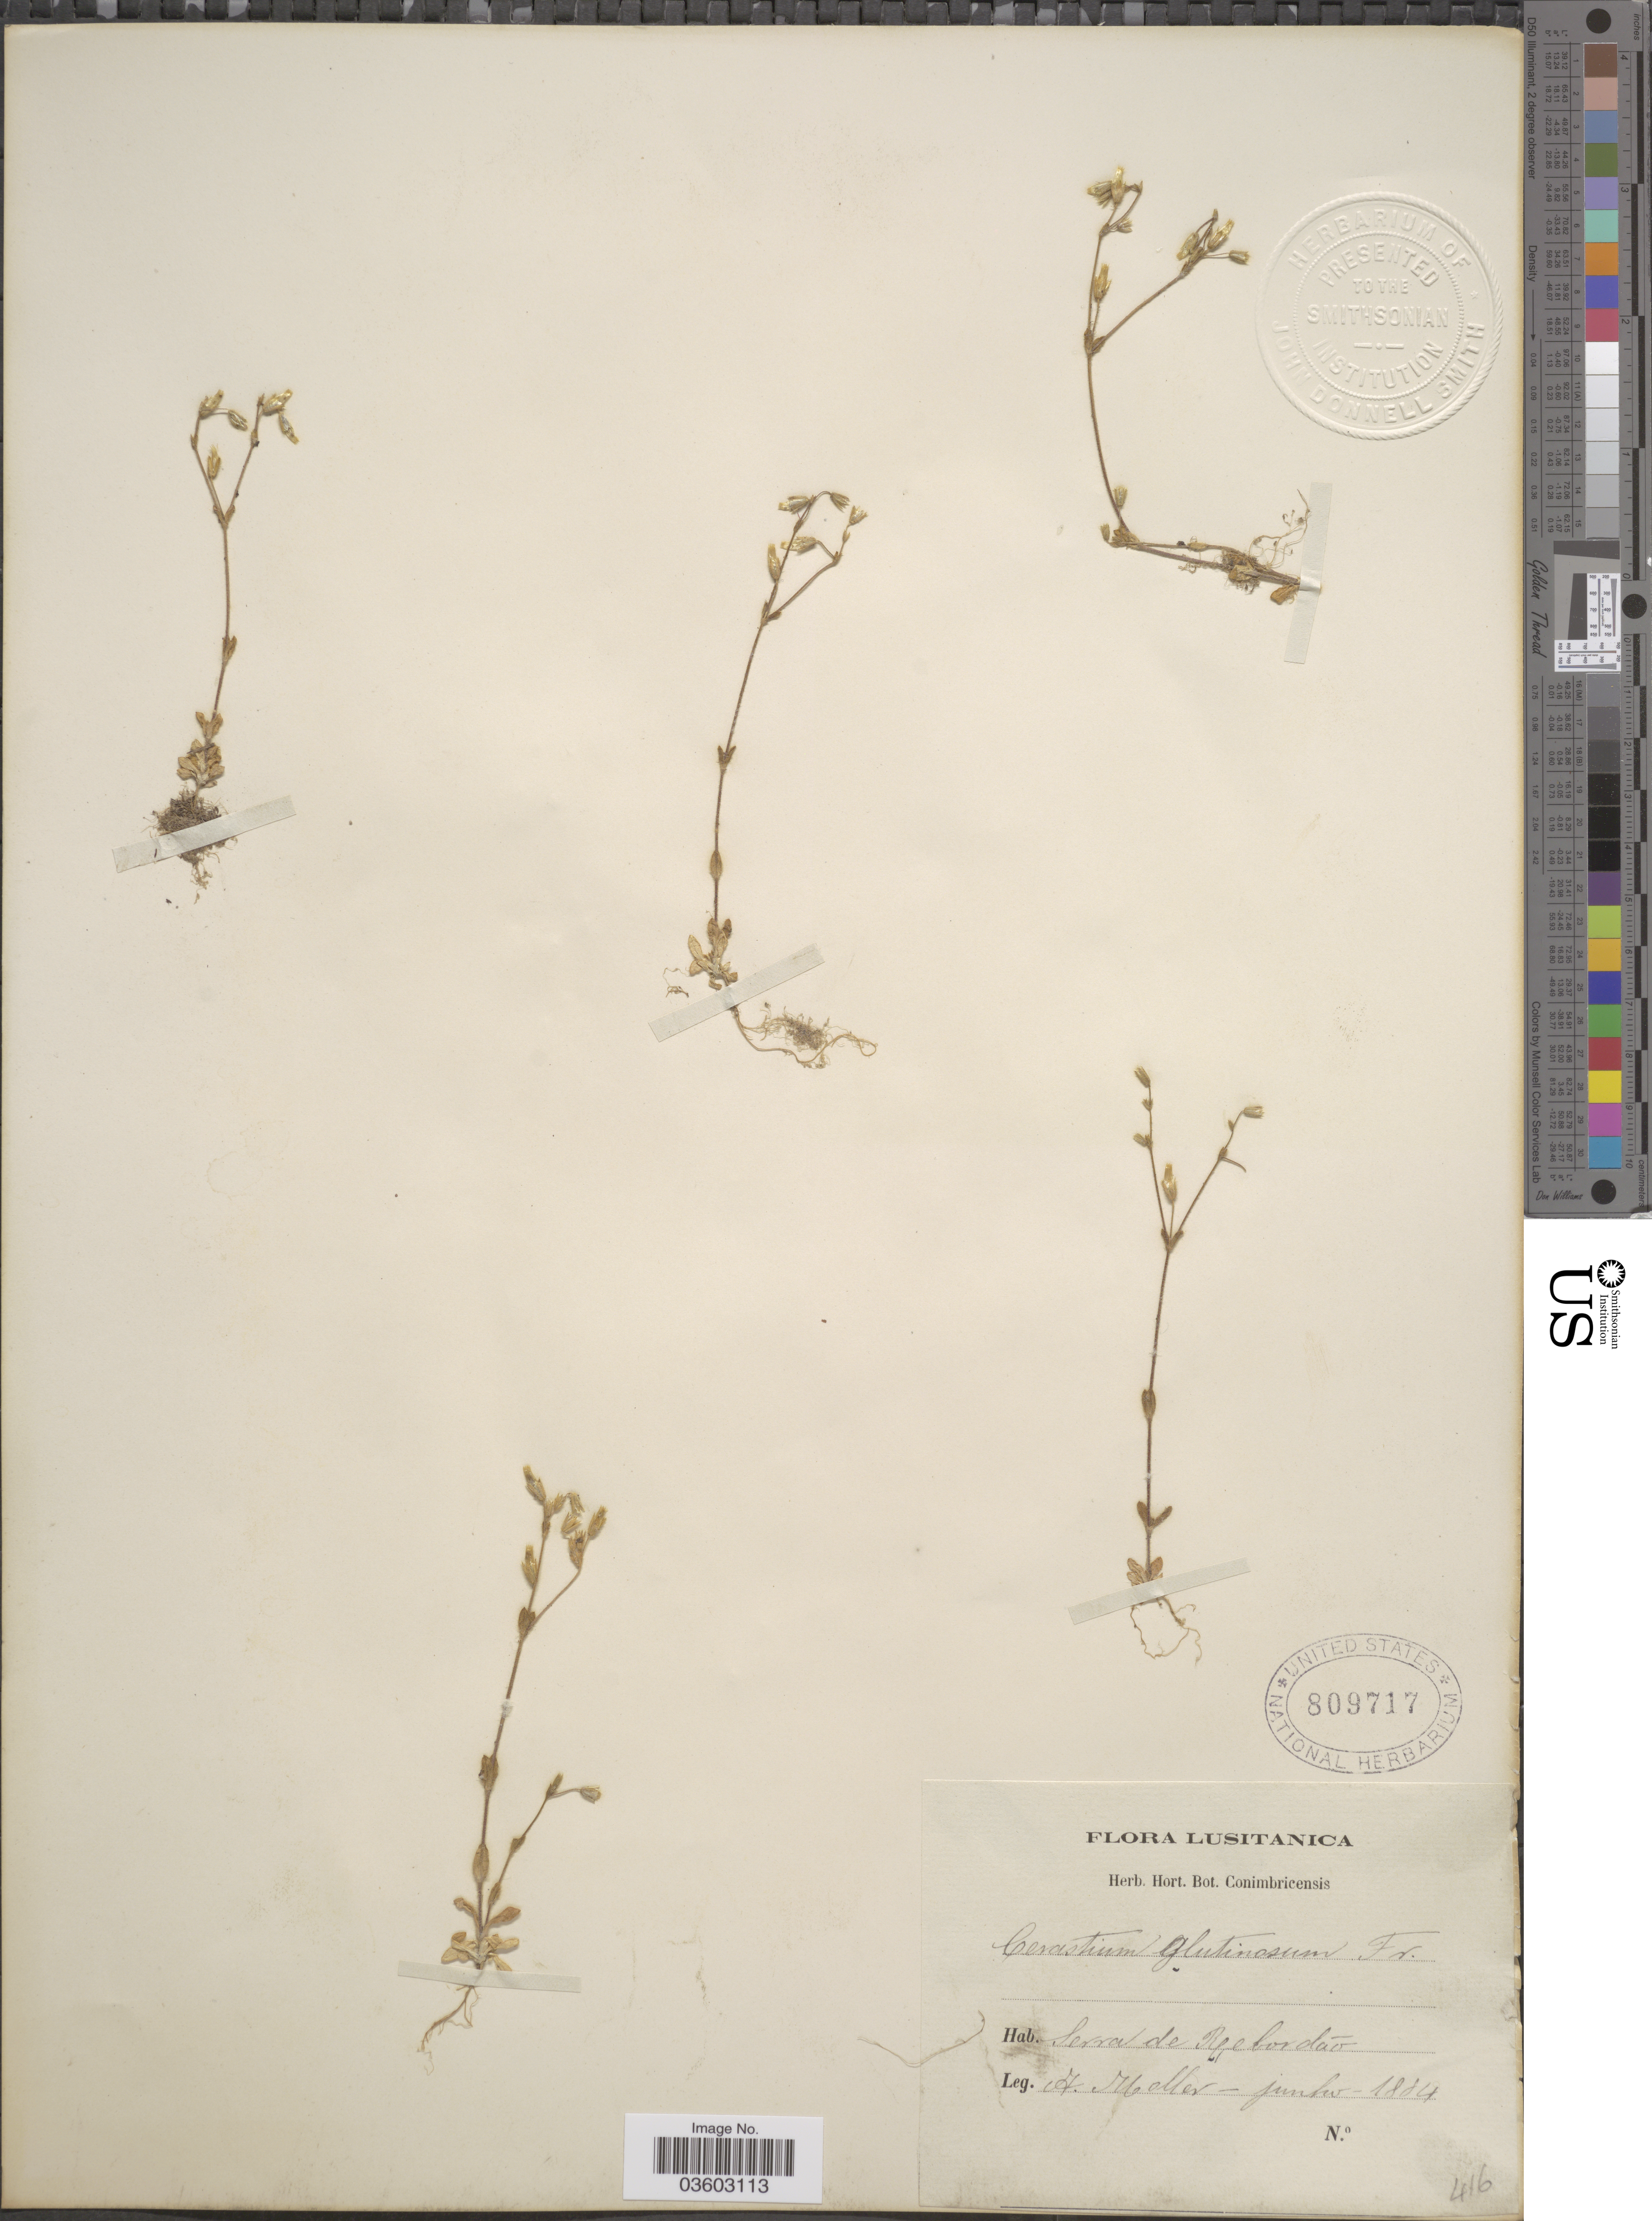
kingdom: Plantae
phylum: Tracheophyta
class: Magnoliopsida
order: Caryophyllales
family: Caryophyllaceae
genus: Cerastium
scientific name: Cerastium glutinosum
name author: Fr. a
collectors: A. Moller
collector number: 416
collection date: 1884-06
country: Portugal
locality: Lusitanica. Serra de Rebordão.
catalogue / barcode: US 809717